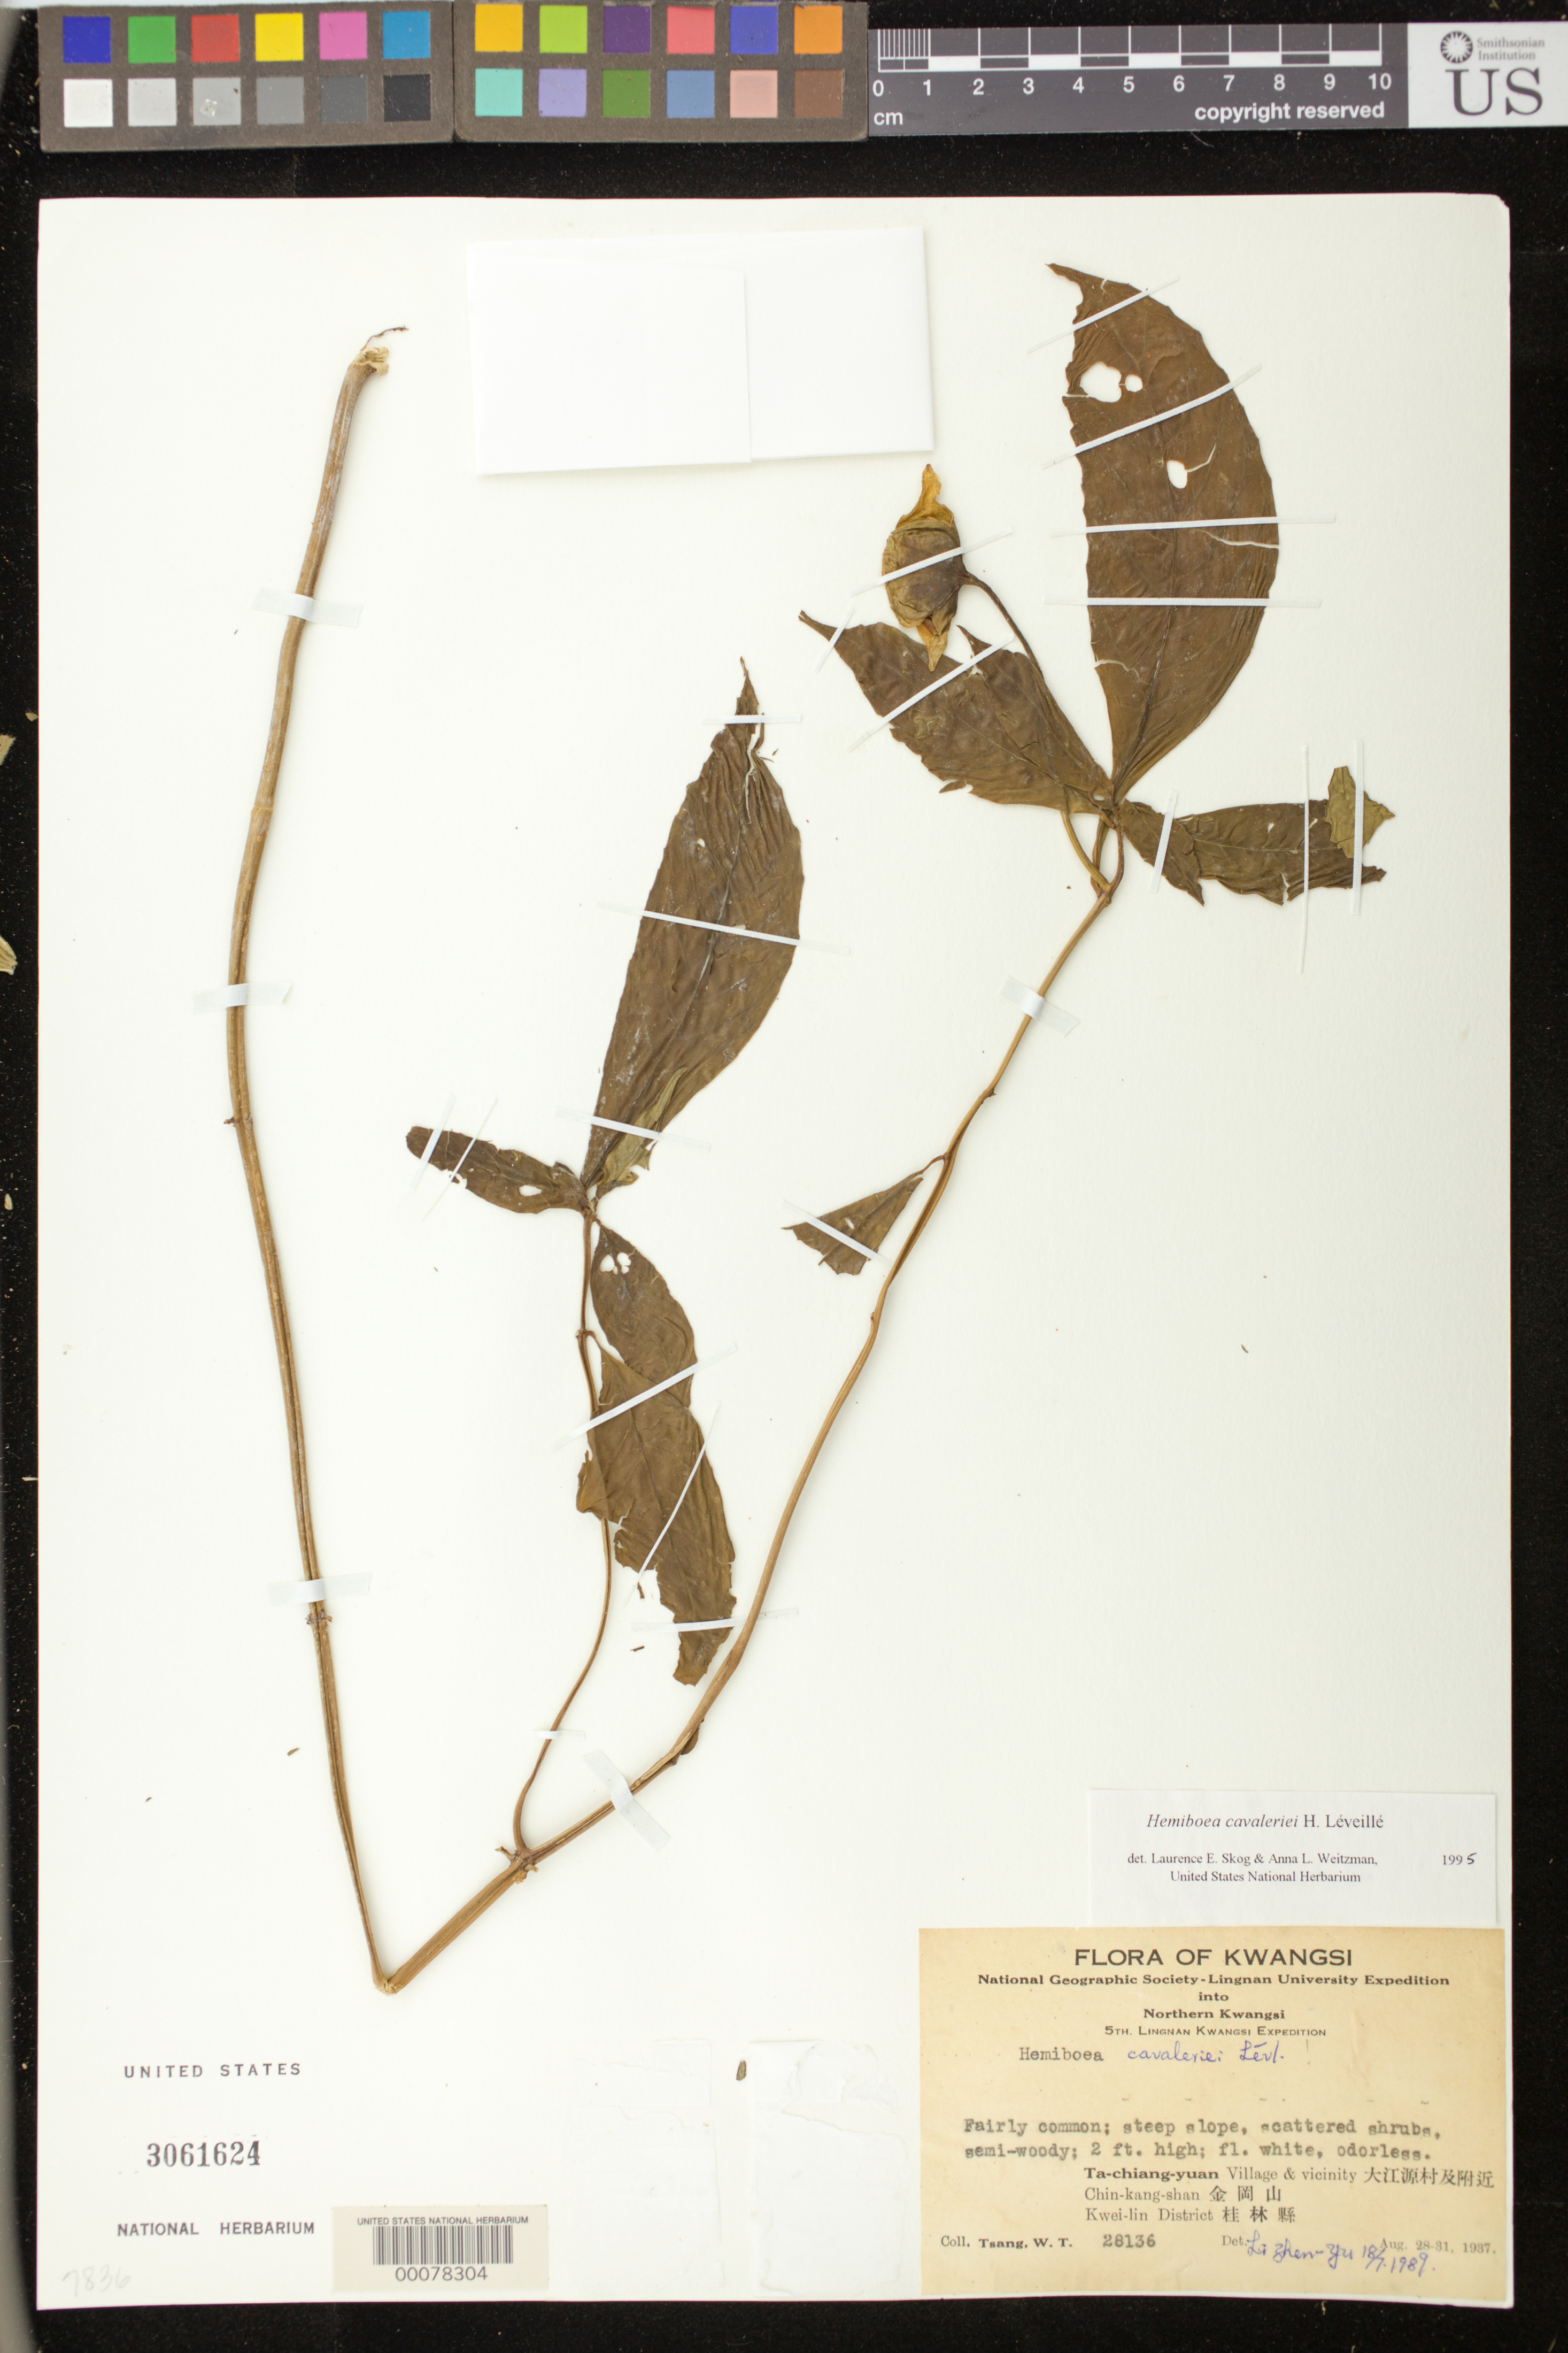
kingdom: Plantae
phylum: Tracheophyta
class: Magnoliopsida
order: Lamiales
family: Gesneriaceae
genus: Hemiboea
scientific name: Hemiboea cavaleriei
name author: H. Lév.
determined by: Zhen-yu, L.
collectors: W. T. Tsang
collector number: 28136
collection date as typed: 28-31 Aug 1937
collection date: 1937-08-28/1937-08-31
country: China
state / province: Guangxi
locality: Ta-chiang-yuan village & vicinity, chin-kang-shan, kwei-lin district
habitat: Steep slope, scattered shrubs, semi-woody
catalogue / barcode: US 3061624